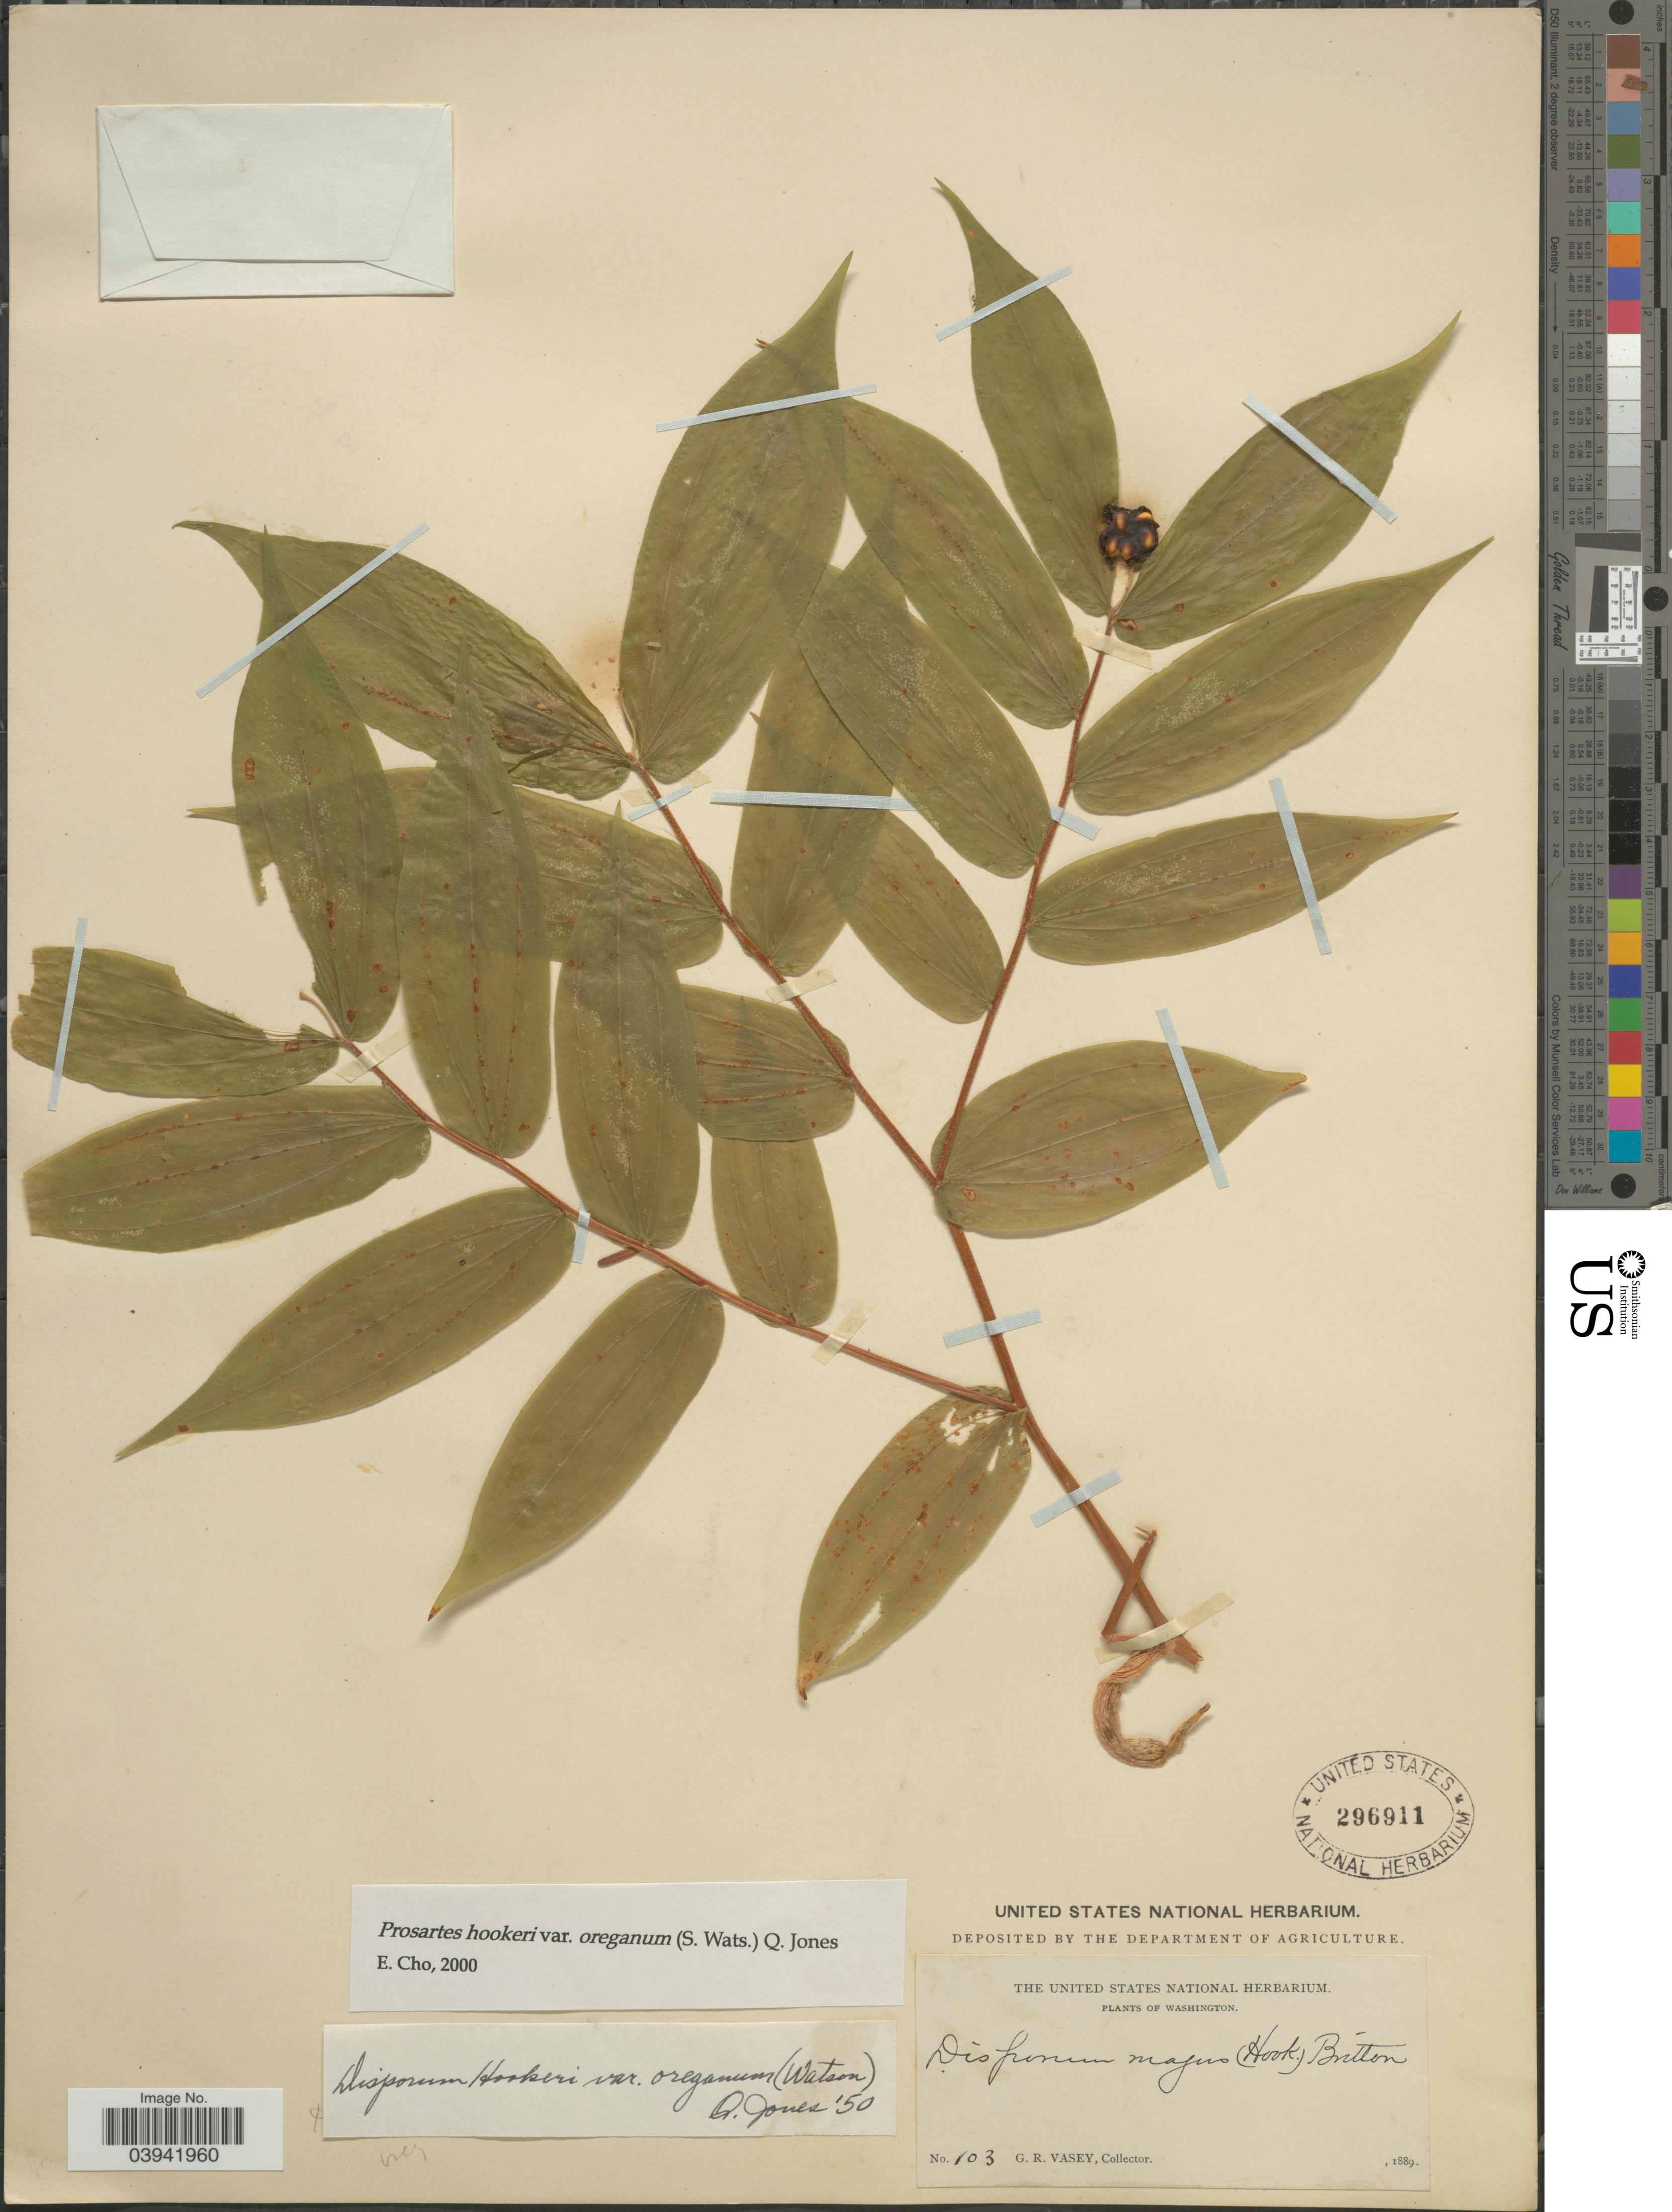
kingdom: Plantae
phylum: Tracheophyta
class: Liliopsida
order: Liliales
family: Liliaceae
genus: Prosartes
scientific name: Prosartes hookeri var. oregana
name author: (S. Watson) Kartesz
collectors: G. R. Vasey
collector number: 103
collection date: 1889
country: United States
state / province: Washington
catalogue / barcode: US 296911